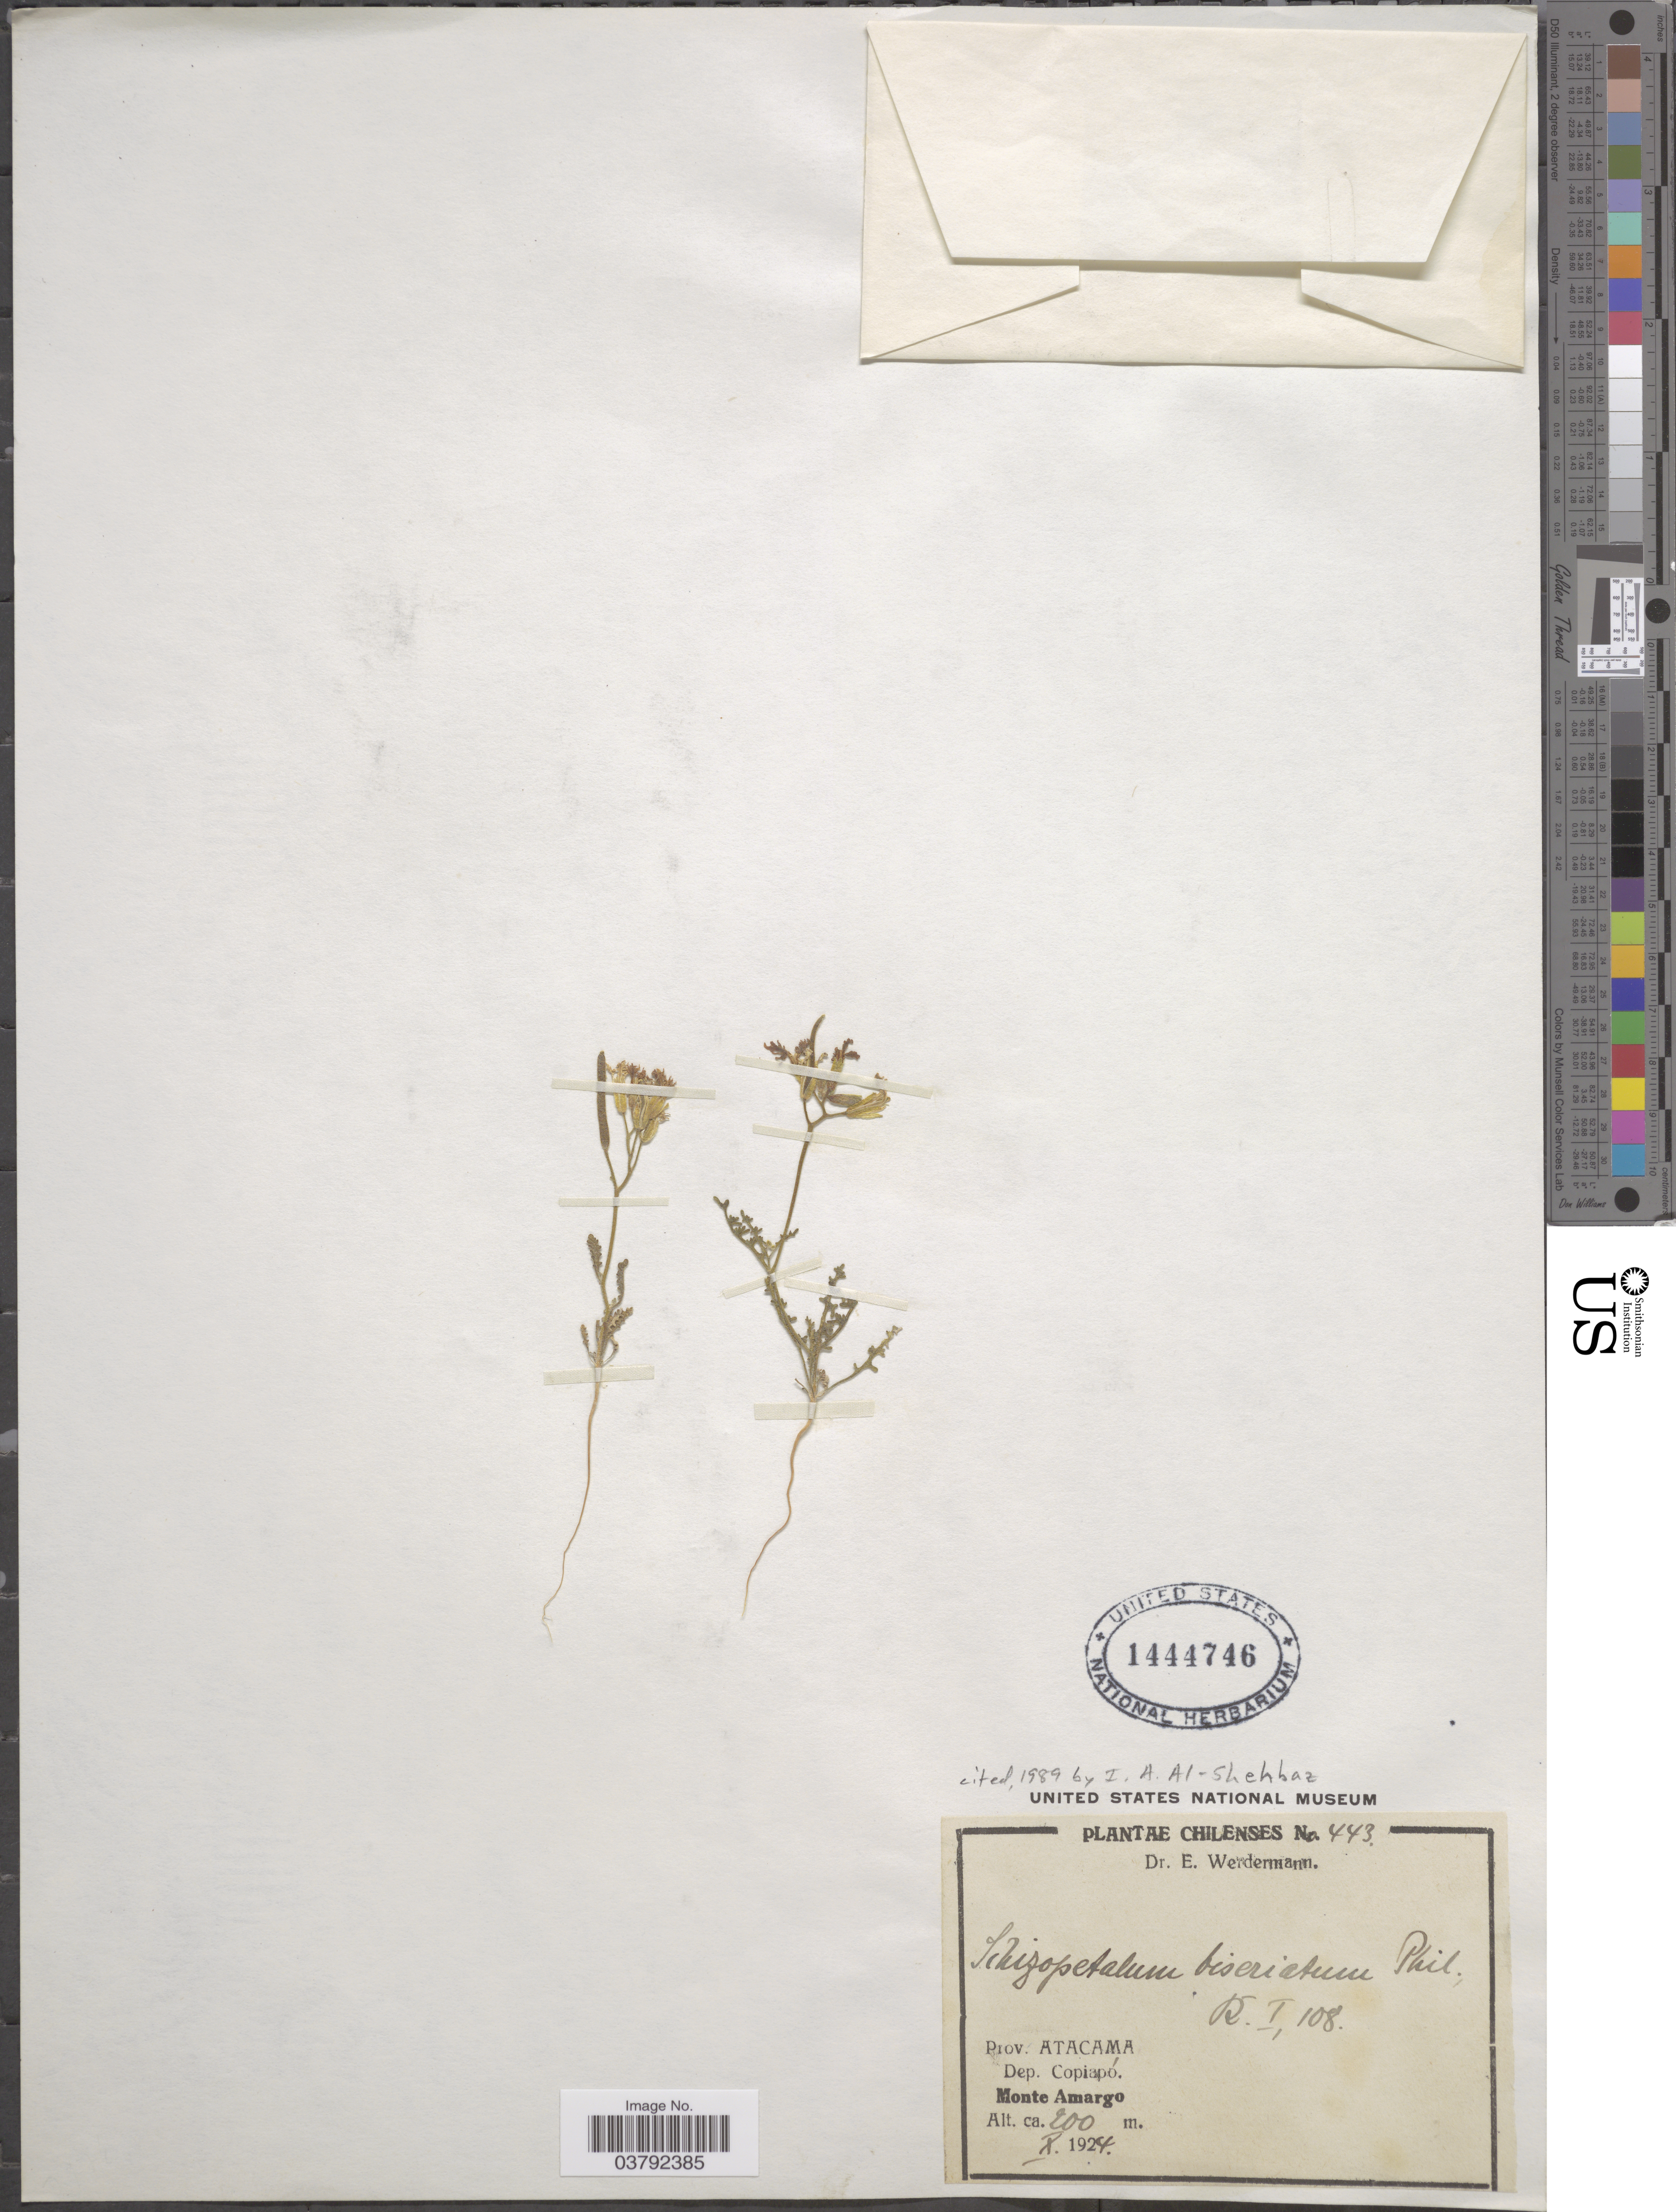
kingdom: Plantae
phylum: Tracheophyta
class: Magnoliopsida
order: Brassicales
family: Brassicaceae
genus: Schizopetalon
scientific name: Schizopetalon biseriatum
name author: Phil.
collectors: E. Werdermann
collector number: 443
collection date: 1924-10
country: Chile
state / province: Atacama (III)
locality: Prov. Atacama. Dep. Copiapó. Monte Amargo.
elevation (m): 200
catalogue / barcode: US 1444746